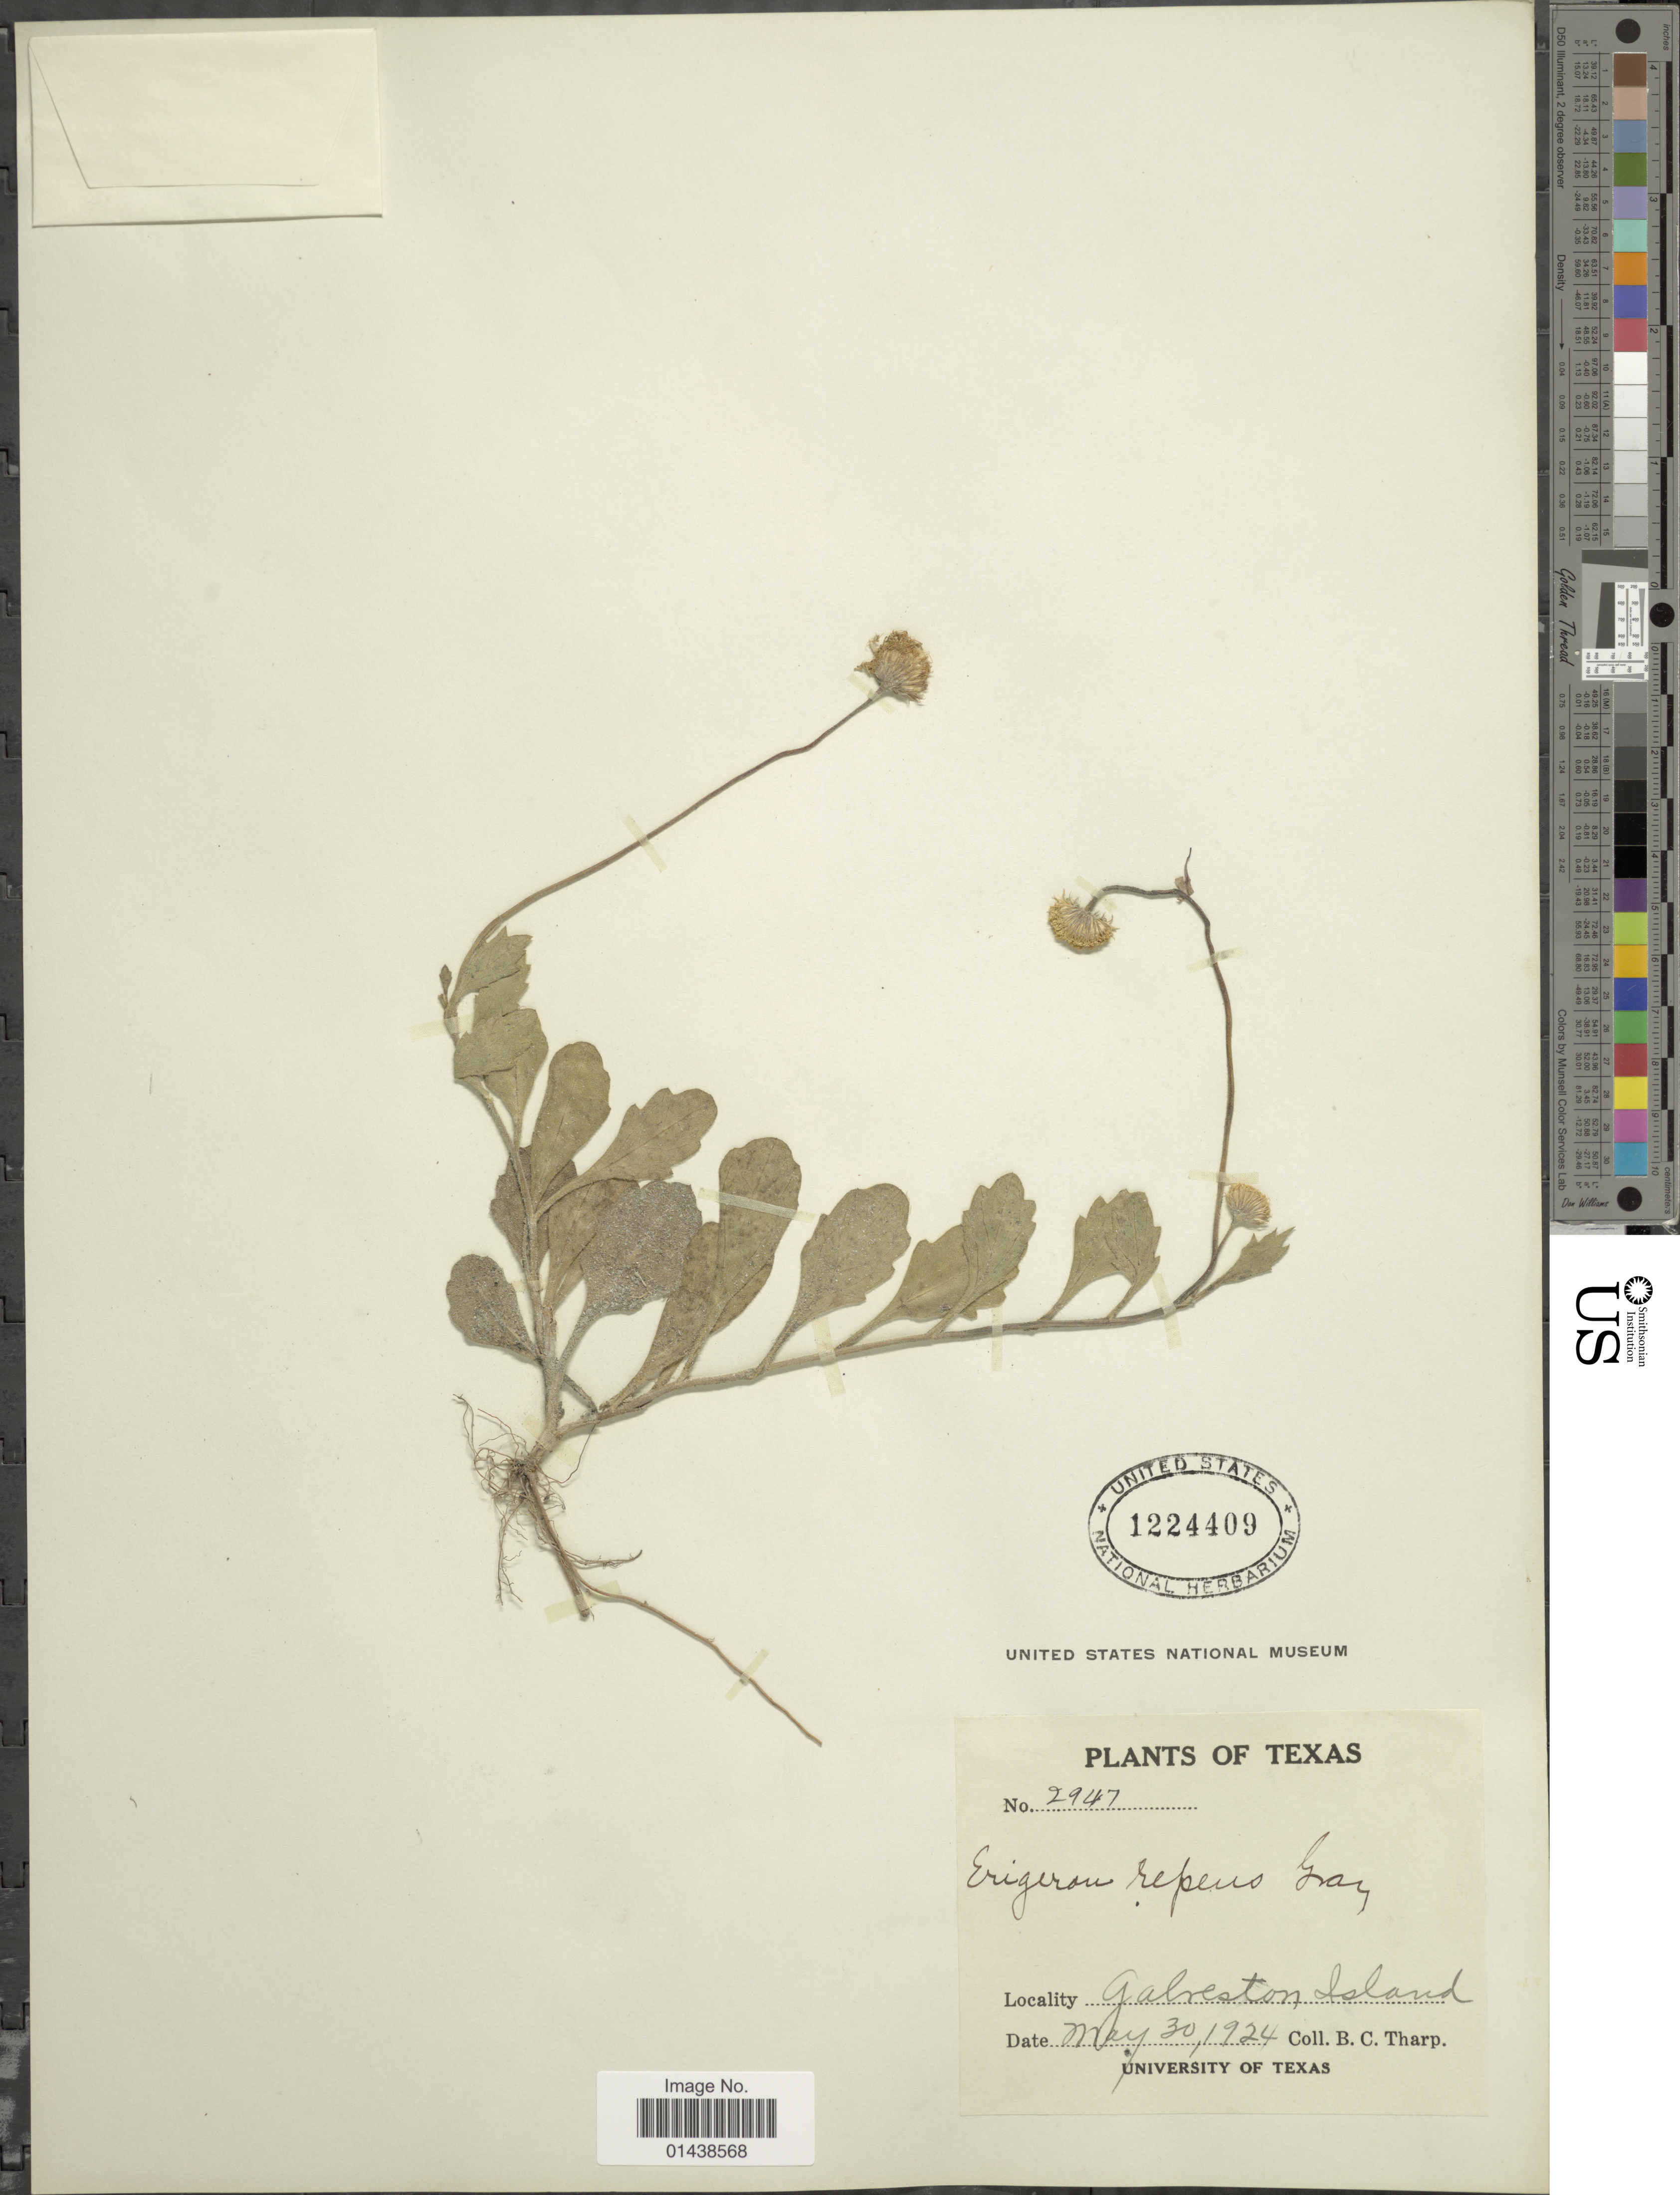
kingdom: Plantae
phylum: Tracheophyta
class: Magnoliopsida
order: Asterales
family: Asteraceae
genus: Erigeron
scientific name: Erigeron myrionactis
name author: Small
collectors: B. C. Tharp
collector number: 2947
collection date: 1924-05-30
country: United States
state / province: Texas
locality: Galveston Island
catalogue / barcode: US 1224409